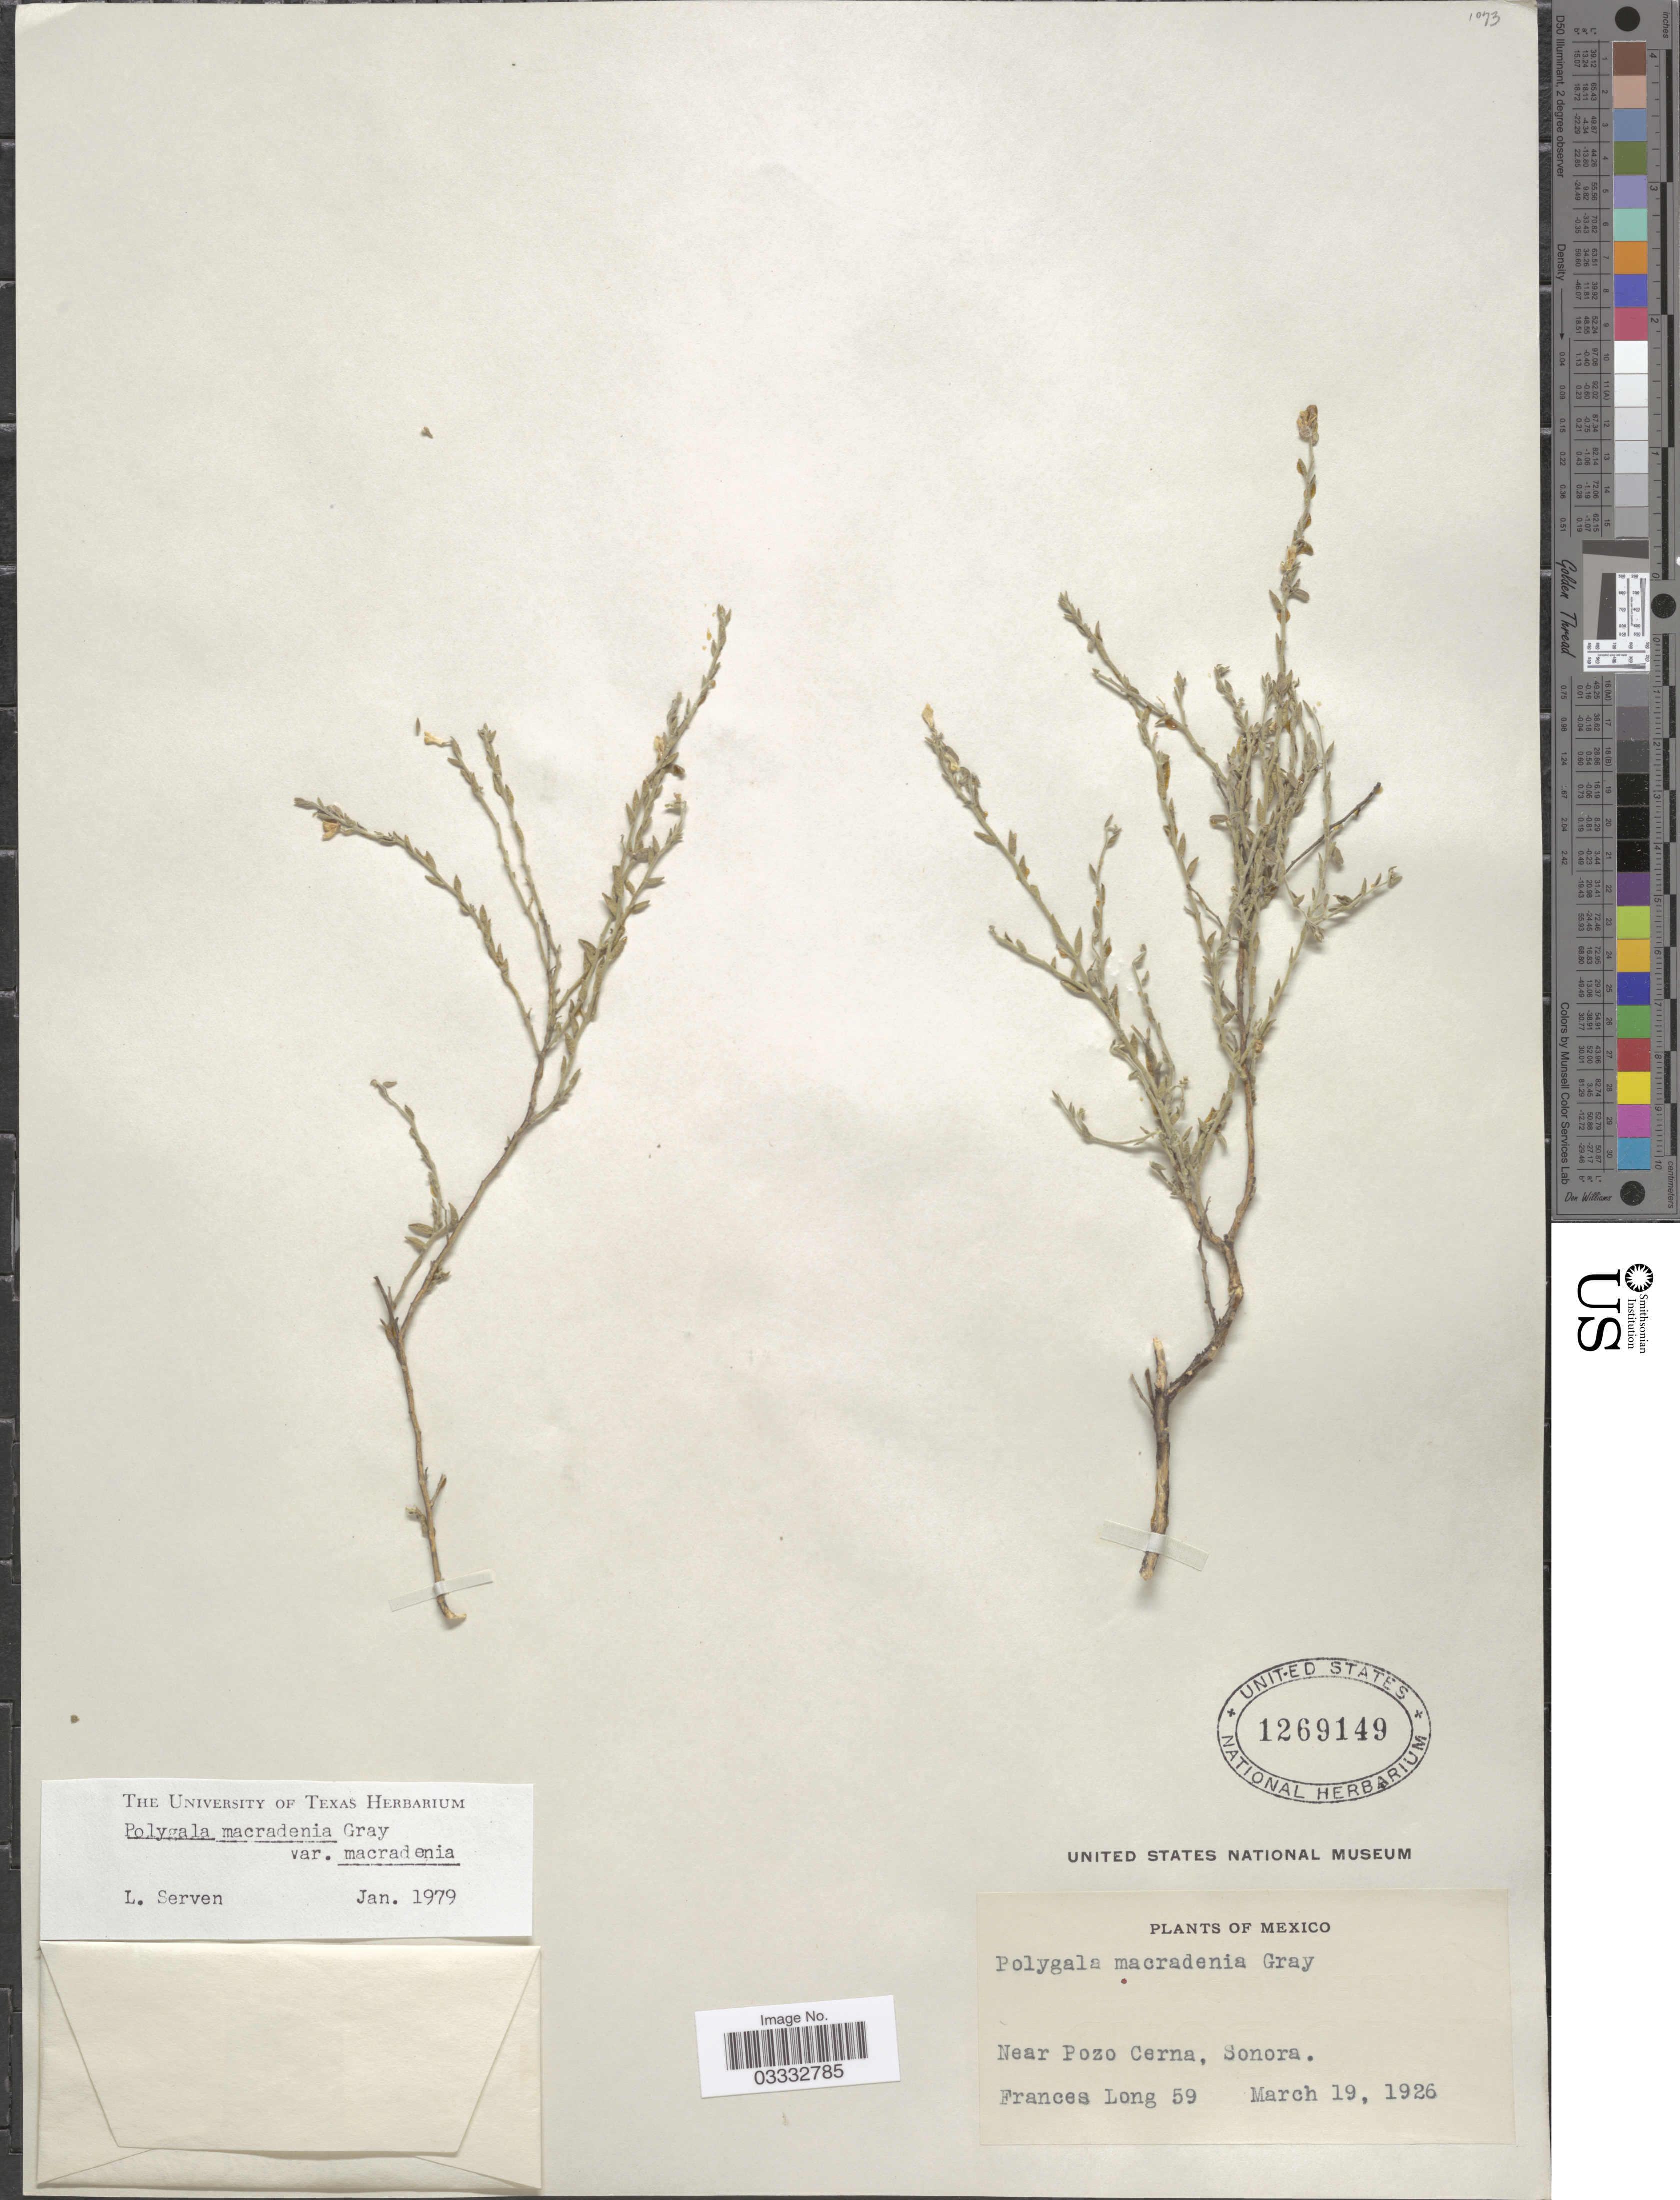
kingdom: Plantae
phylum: Tracheophyta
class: Magnoliopsida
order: Fabales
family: Polygalaceae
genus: Hebecarpa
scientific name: Hebecarpa macradenia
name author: (A. Gray) J.R. Abbott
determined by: Strong, Mark T., (BOT), Smithsonian Institution - National Museum of Natural History (UNITED STATES)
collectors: F. Long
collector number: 59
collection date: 1926-03-19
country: Mexico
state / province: Sonora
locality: Near Pozo Cerna.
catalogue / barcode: US 1269149